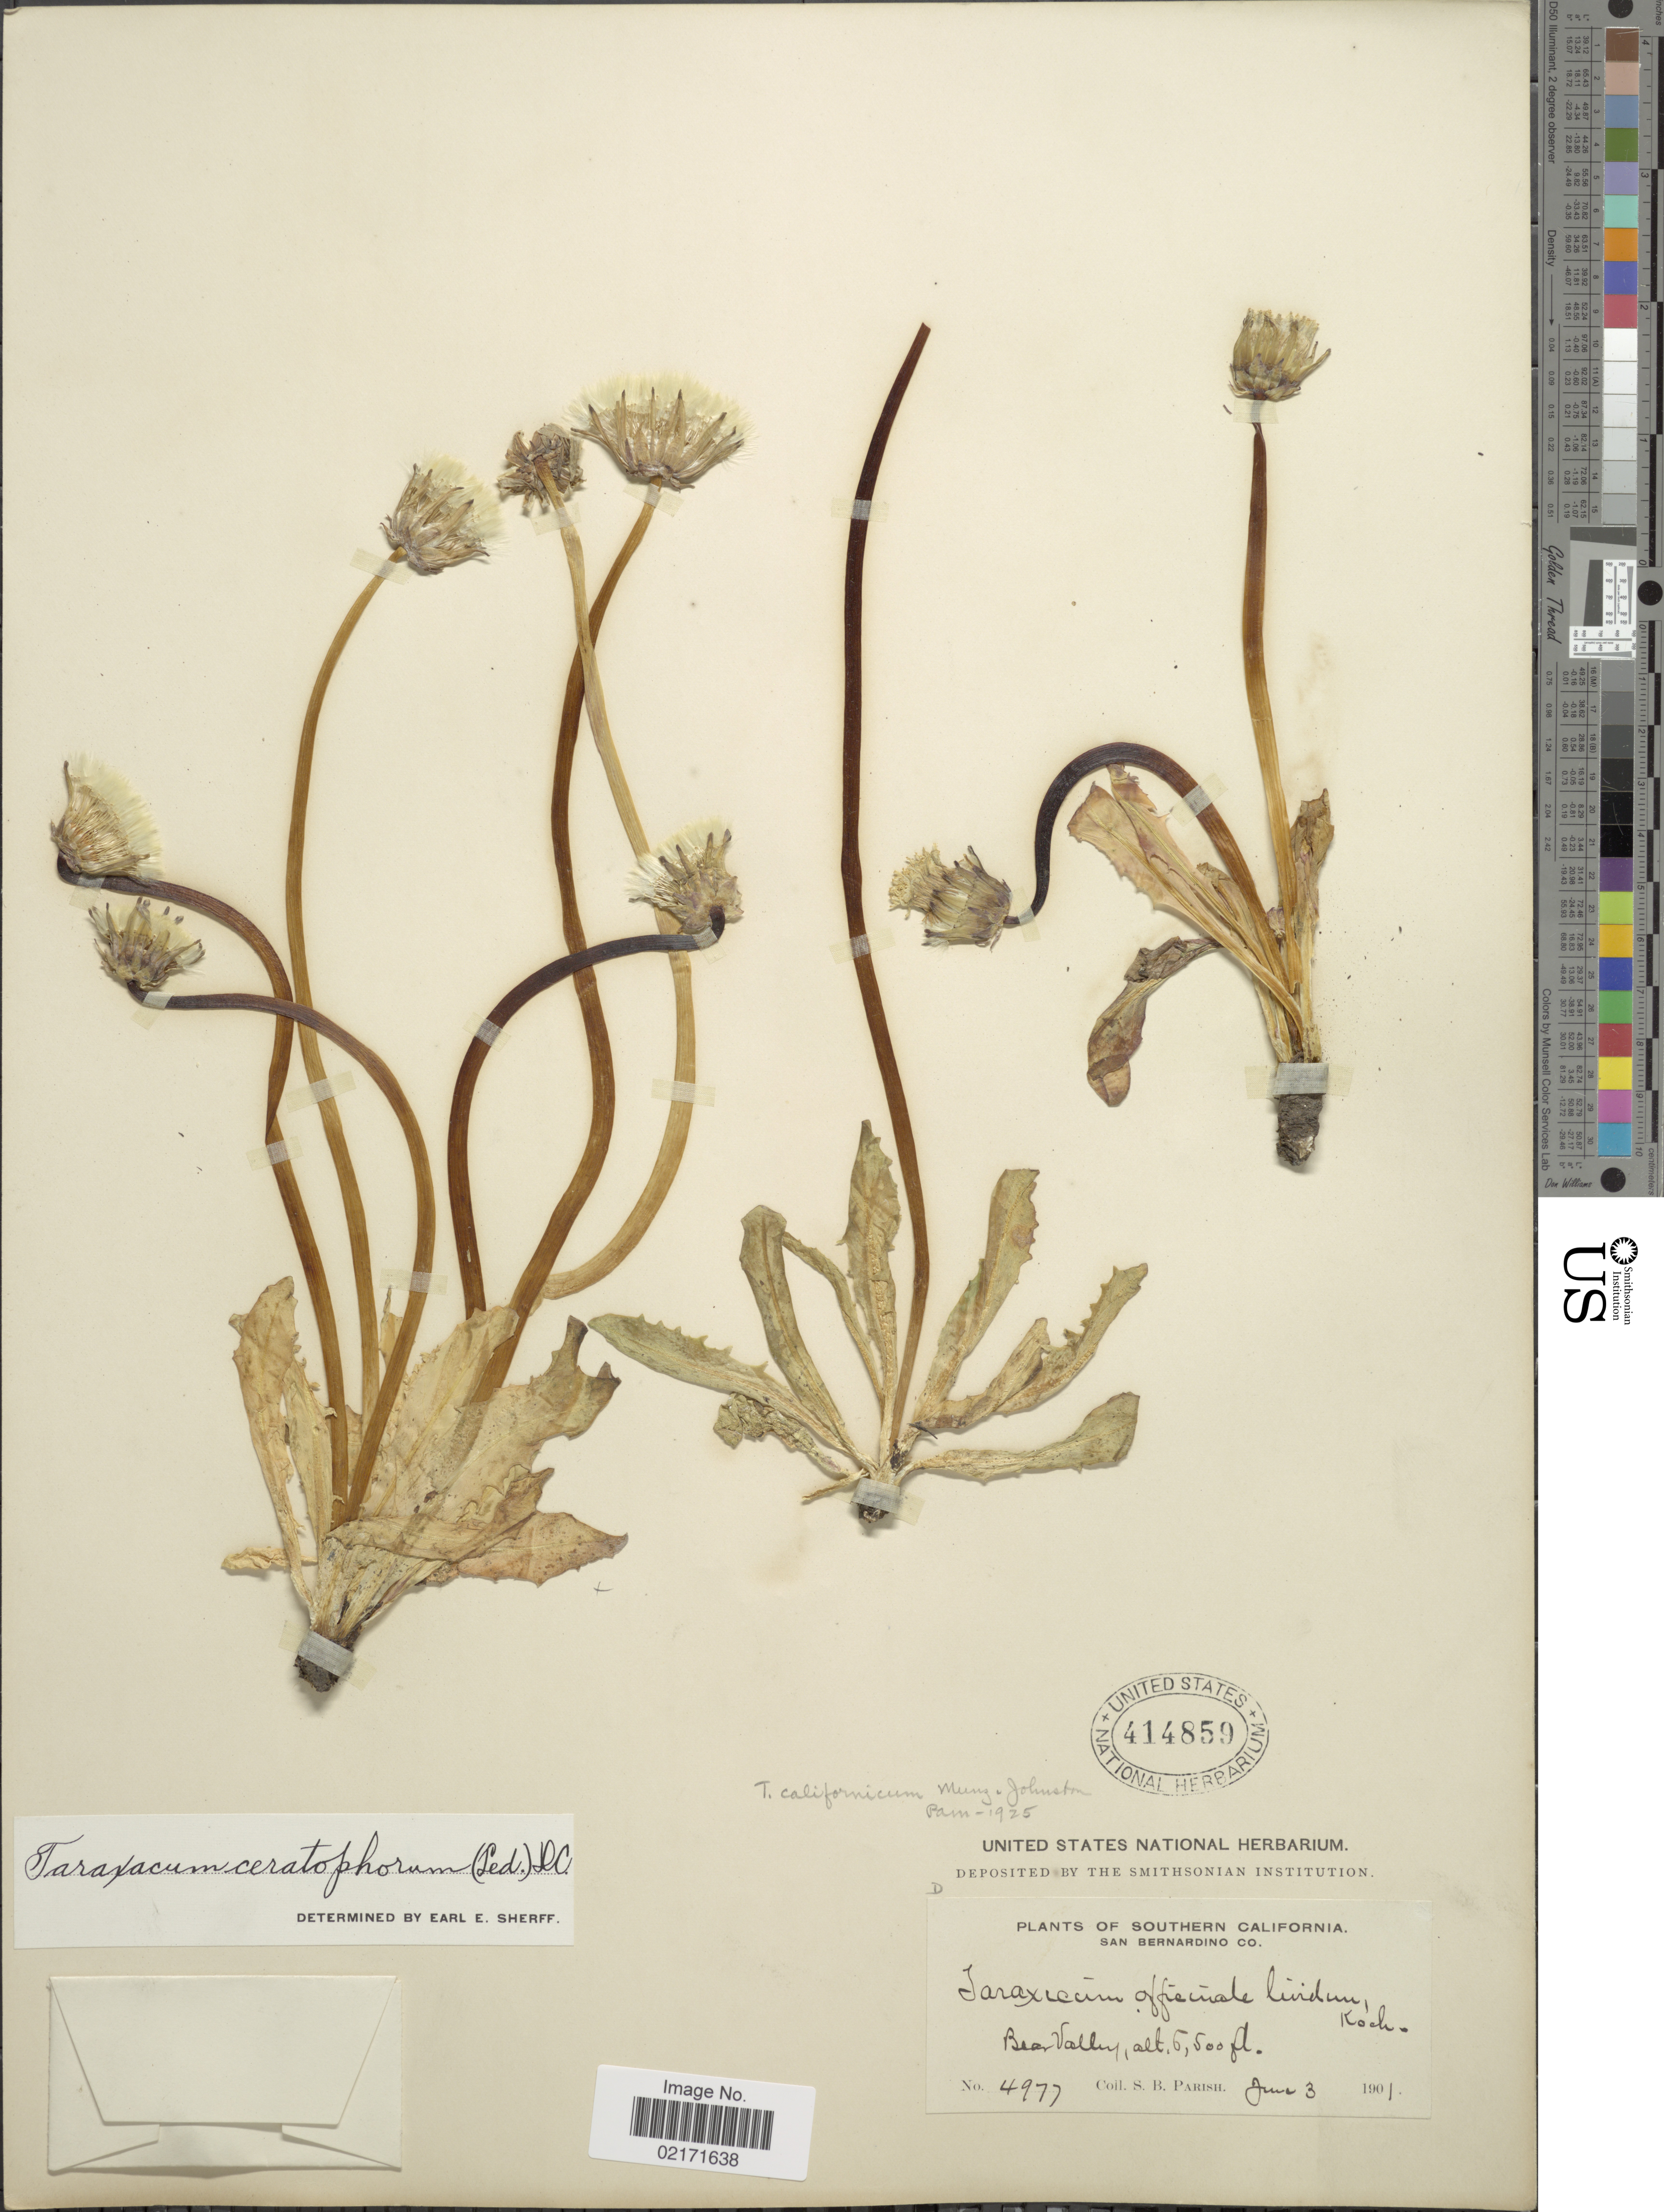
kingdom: Plantae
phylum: Tracheophyta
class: Magnoliopsida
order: Asterales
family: Asteraceae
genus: Taraxacum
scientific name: Taraxacum californicum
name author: Munz & I.M. Johnst.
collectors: S. B. Parish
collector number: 4977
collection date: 1901-06-03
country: United States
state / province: California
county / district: San Bernardino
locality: Southern California. San Bernardino Co. Bear Valley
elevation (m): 1981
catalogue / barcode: US 414859